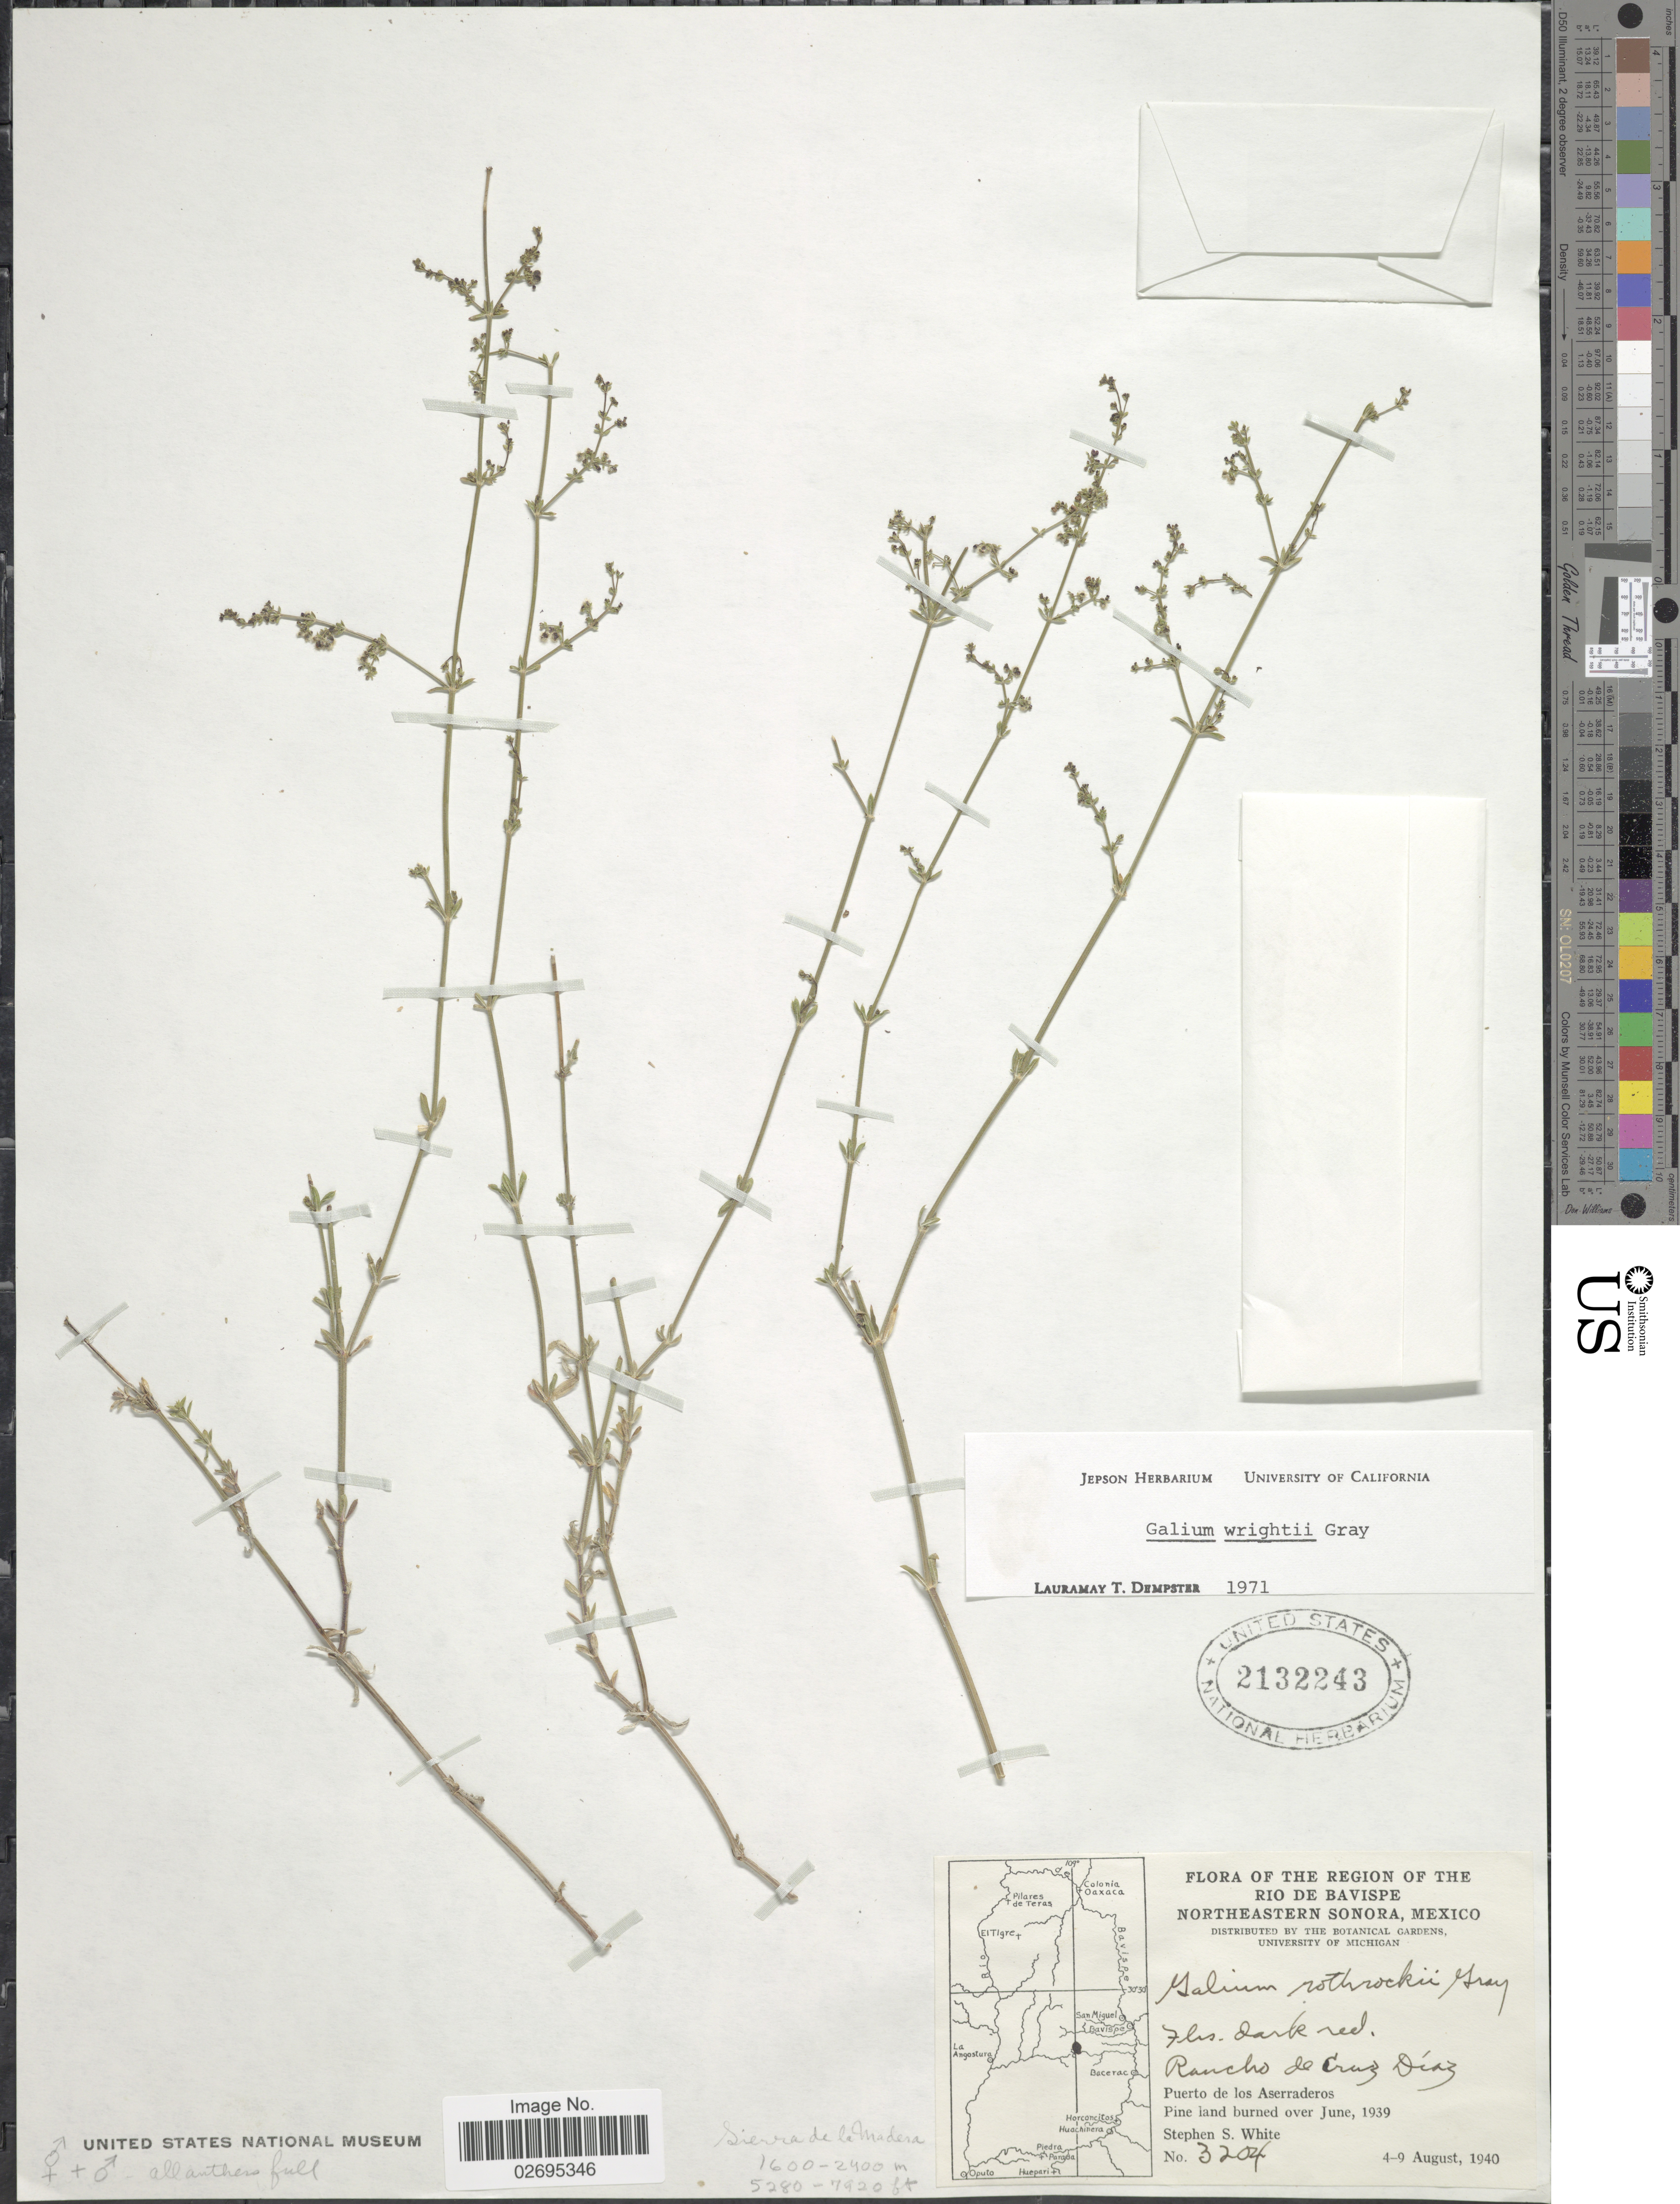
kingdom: Plantae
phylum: Tracheophyta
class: Magnoliopsida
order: Gentianales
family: Rubiaceae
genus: Galium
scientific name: Galium wrightii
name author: A. Gray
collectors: S. S. White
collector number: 3204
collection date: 1940-08-04/1940-08-09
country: Mexico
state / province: Sonora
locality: The Region of the Rio Bavispe, Northeastern Sonora, Rancho de Cruz Diaz, Puerto de los Aserraderos, Pine land burned over June, 1939, Sierra de la Madera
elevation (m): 1600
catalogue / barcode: US 2132243